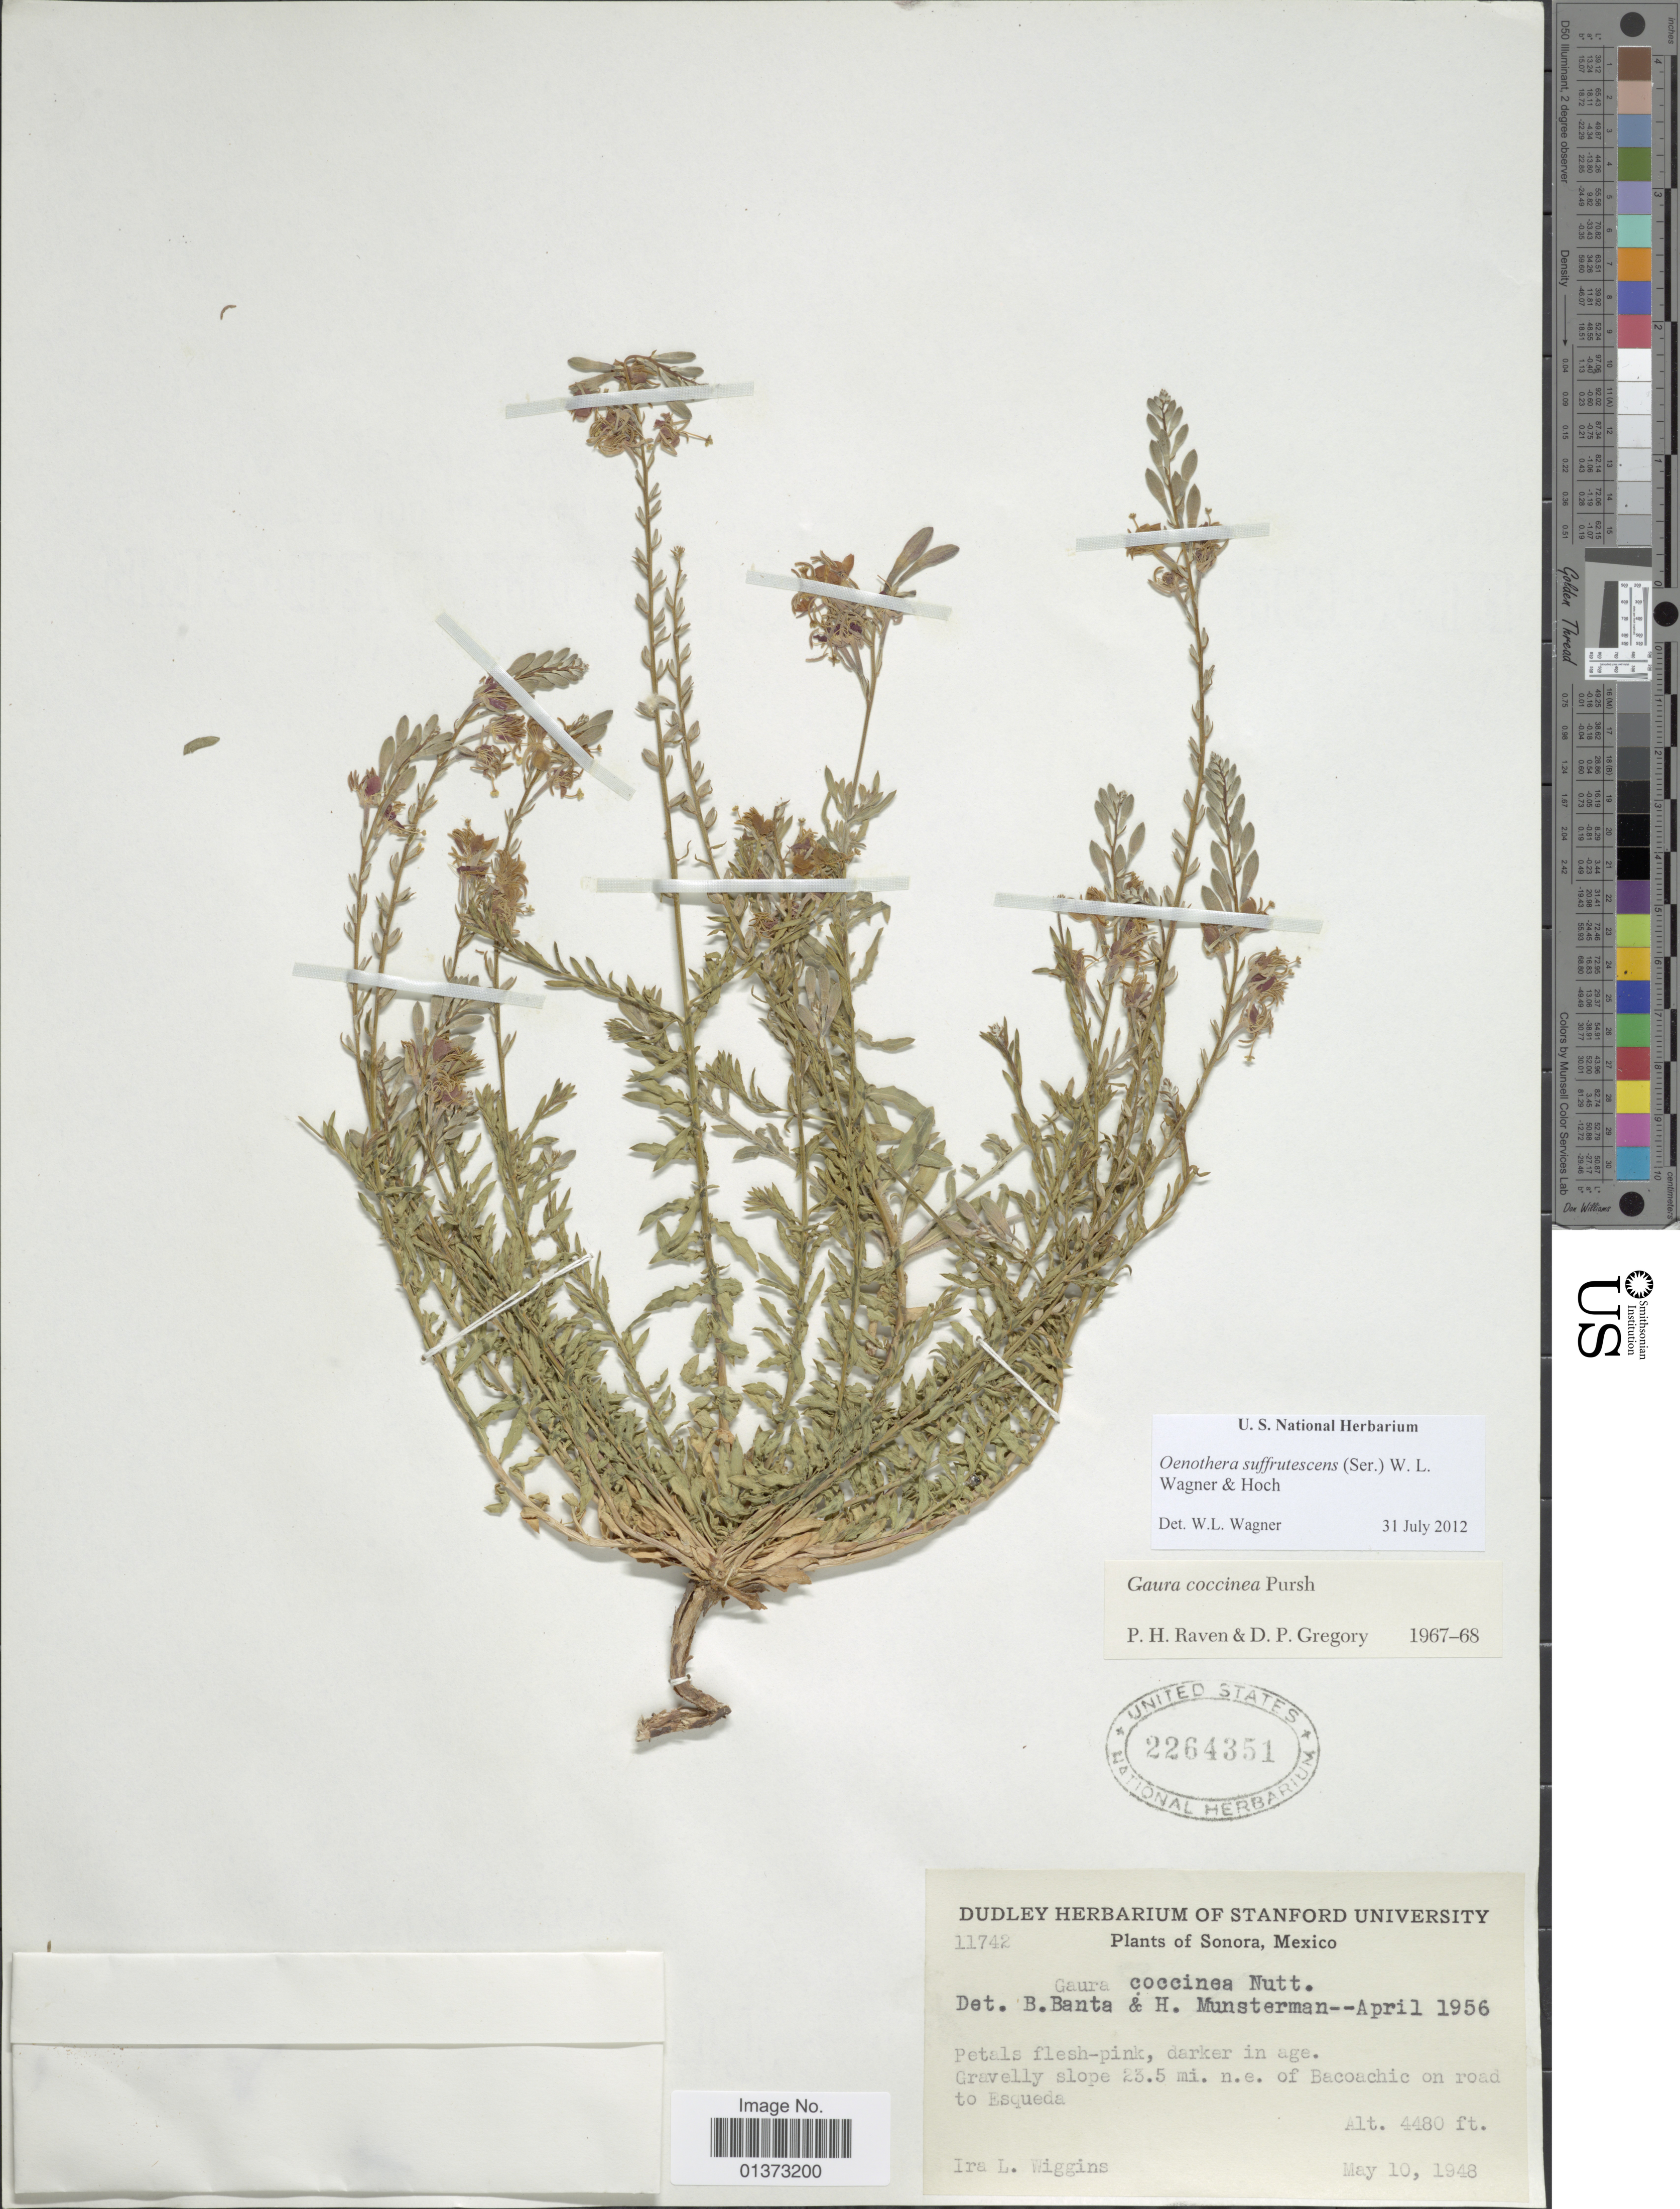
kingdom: Plantae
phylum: Tracheophyta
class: Magnoliopsida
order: Myrtales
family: Onagraceae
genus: Oenothera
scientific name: Oenothera suffrutescens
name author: (Ser.) W.L. Wagner & Hoch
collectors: I. L. Wiggins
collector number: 11742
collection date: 1948-05-10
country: Mexico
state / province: Sonora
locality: Gravelly slope 23.5 mi. N.E. of Bacoachic on road to Esqueda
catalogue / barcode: US 2264351